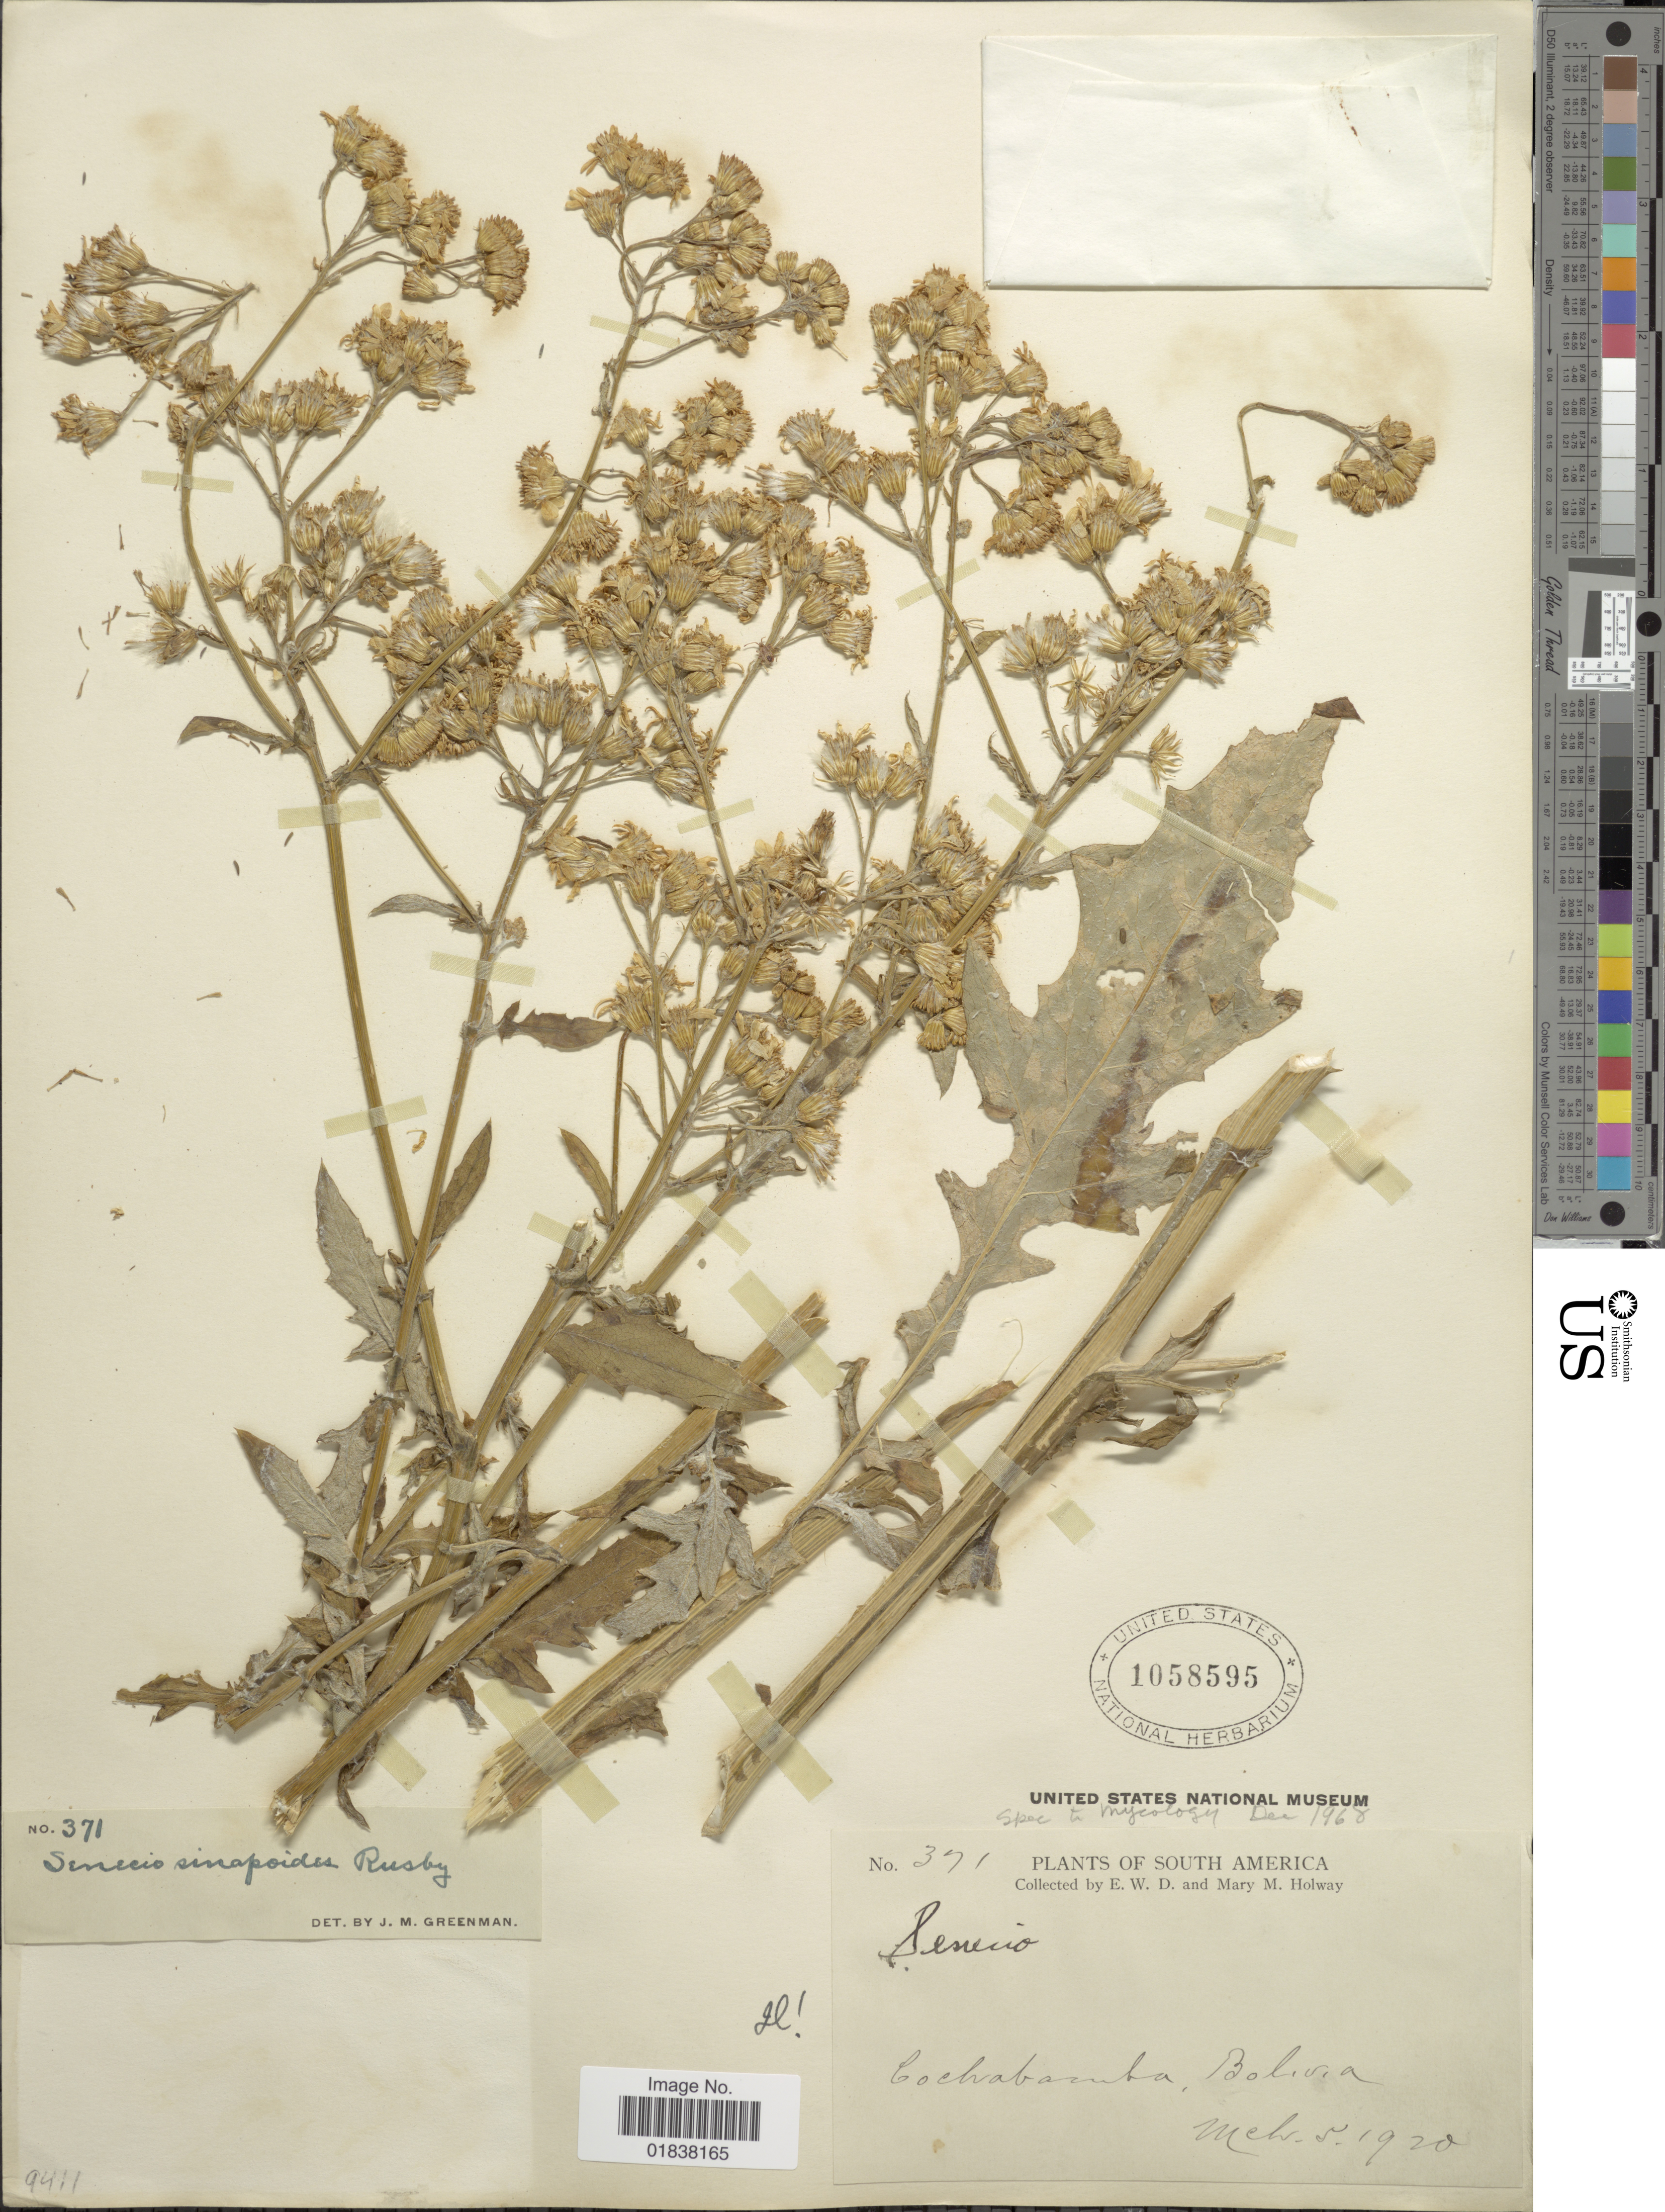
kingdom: Plantae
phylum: Tracheophyta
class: Magnoliopsida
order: Asterales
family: Asteraceae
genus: Senecio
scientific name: Senecio pentapterus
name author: Cabrera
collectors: E. W. D. Holway & M. M. Holway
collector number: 371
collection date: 1920-03-05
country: Bolivia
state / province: Cochabamba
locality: South America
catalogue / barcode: US 1058595